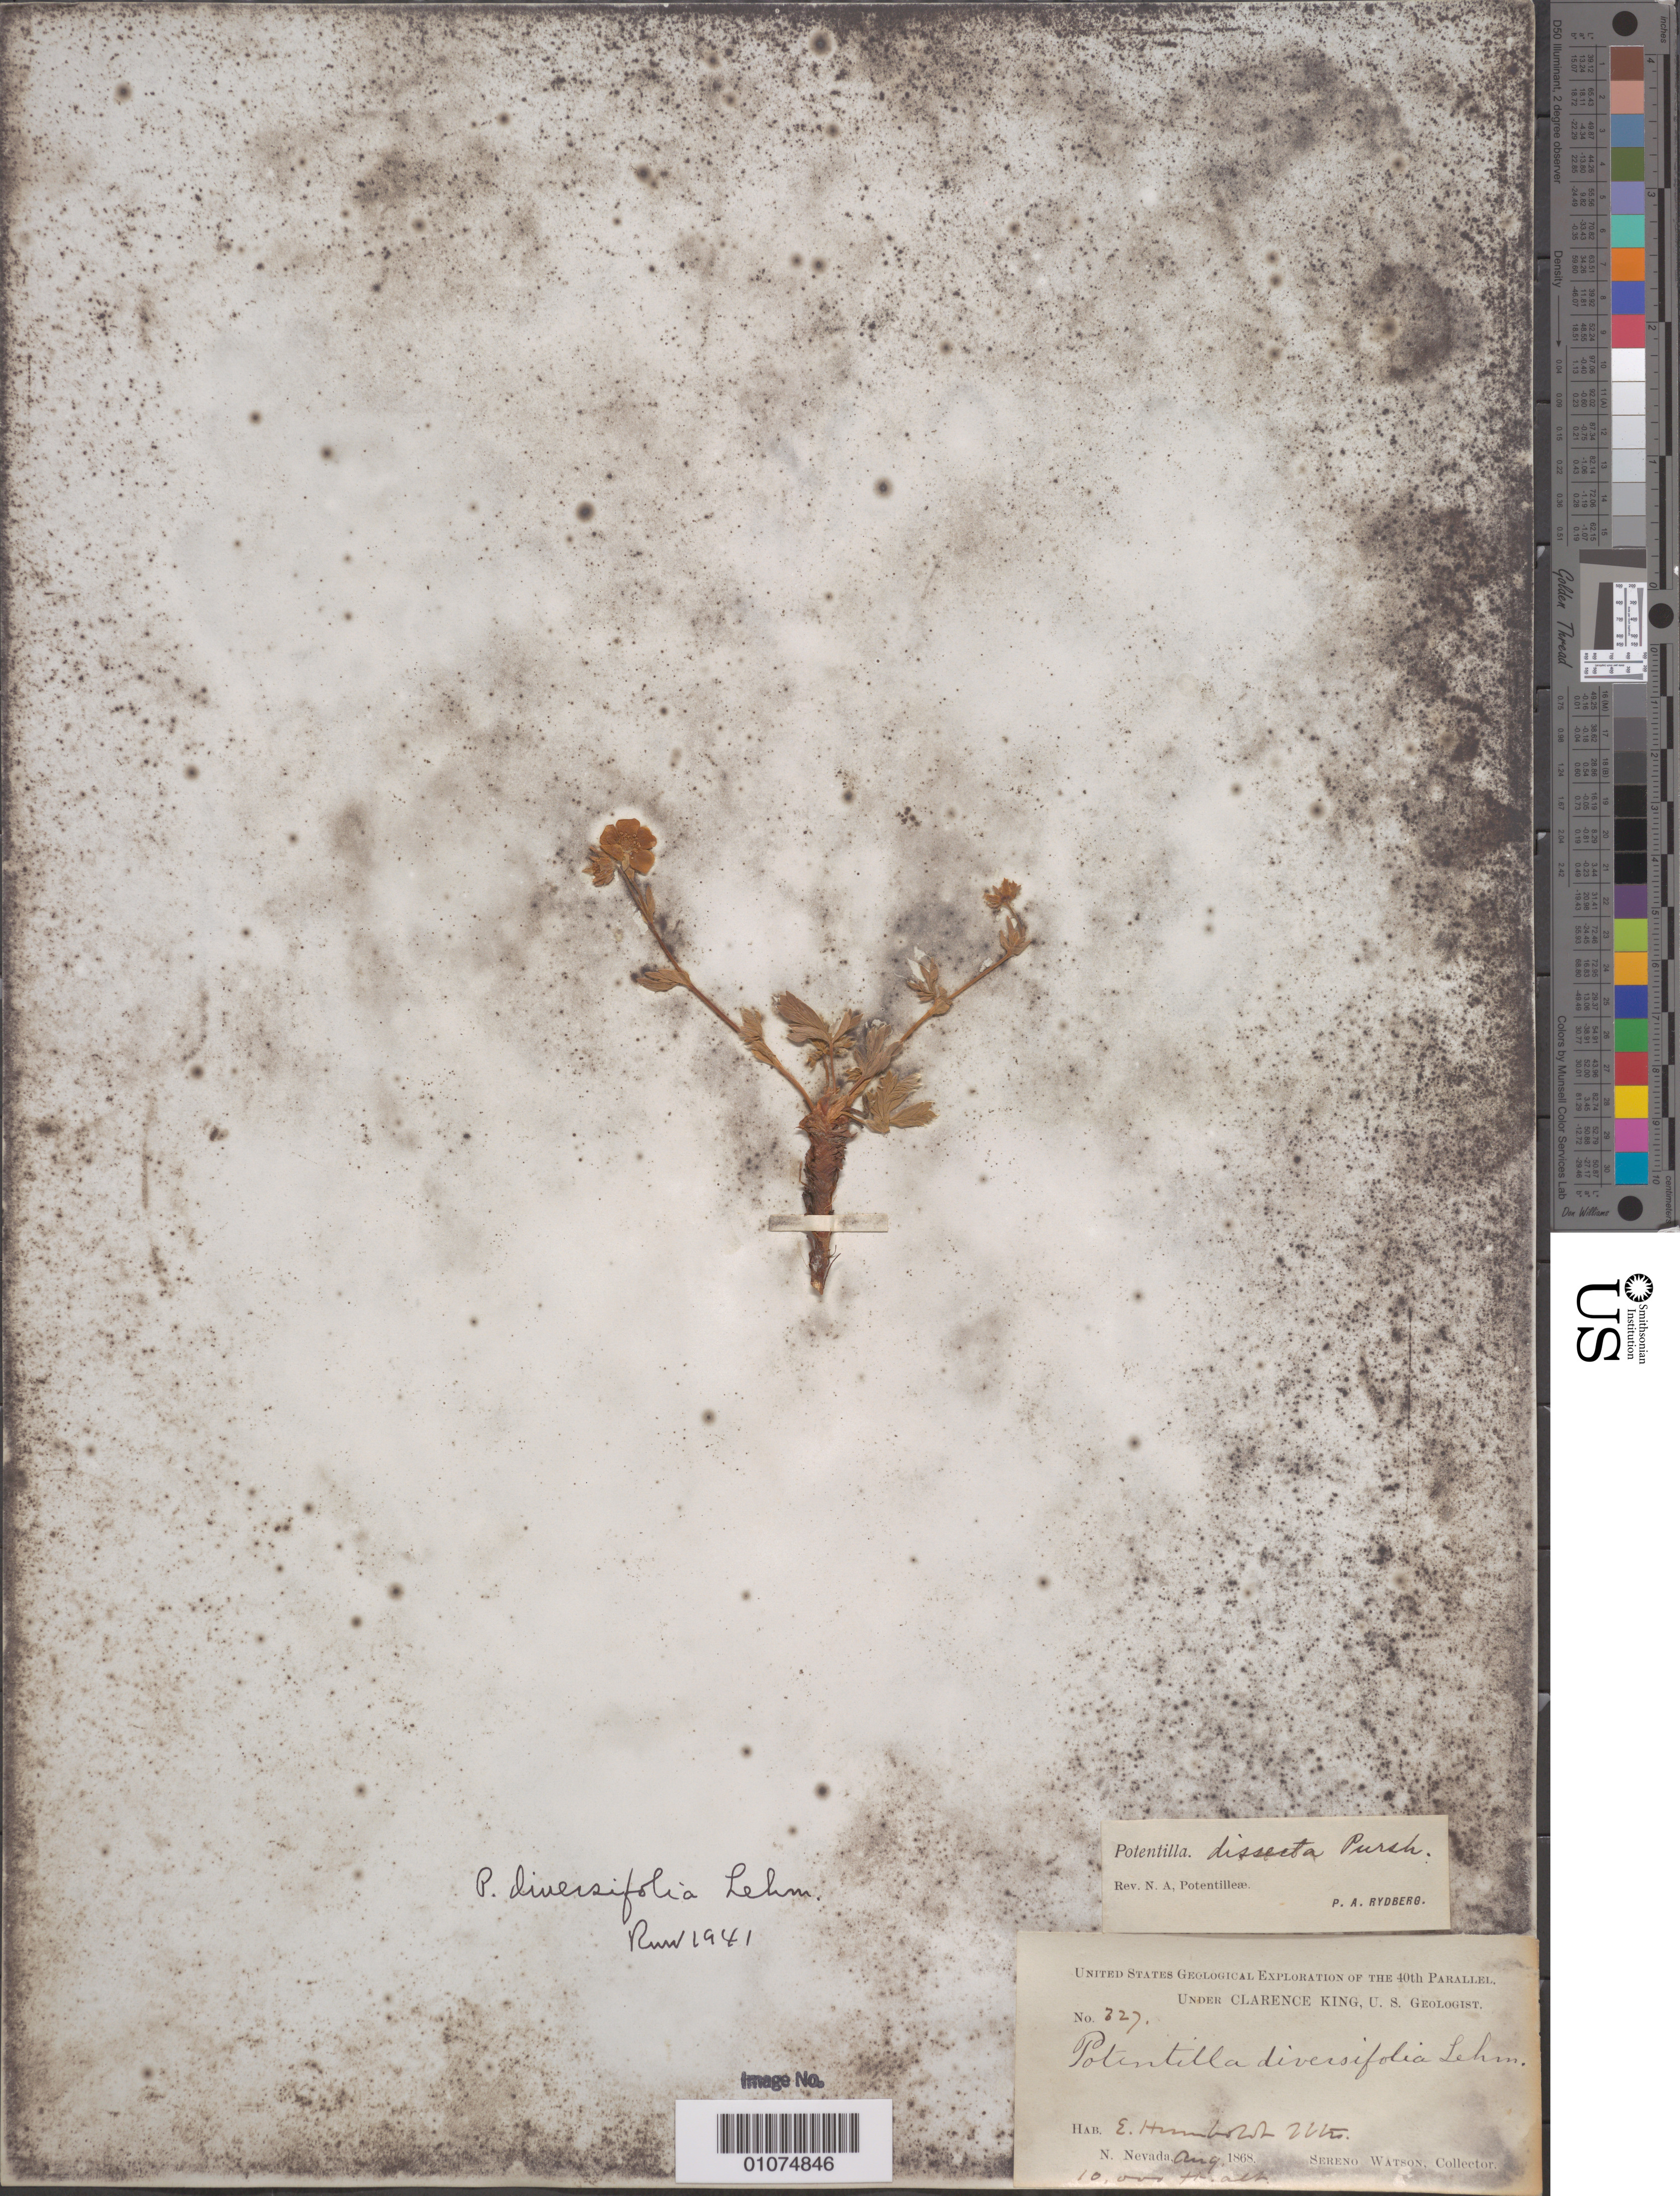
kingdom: Plantae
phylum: Tracheophyta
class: Magnoliopsida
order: Rosales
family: Rosaceae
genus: Potentilla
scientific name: Potentilla diversifolia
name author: Lehm.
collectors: S. Watson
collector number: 327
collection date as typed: Aug 1868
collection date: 1868-08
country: United States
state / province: Nevada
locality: E. Humboldt Mts., N. Nevada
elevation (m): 3048